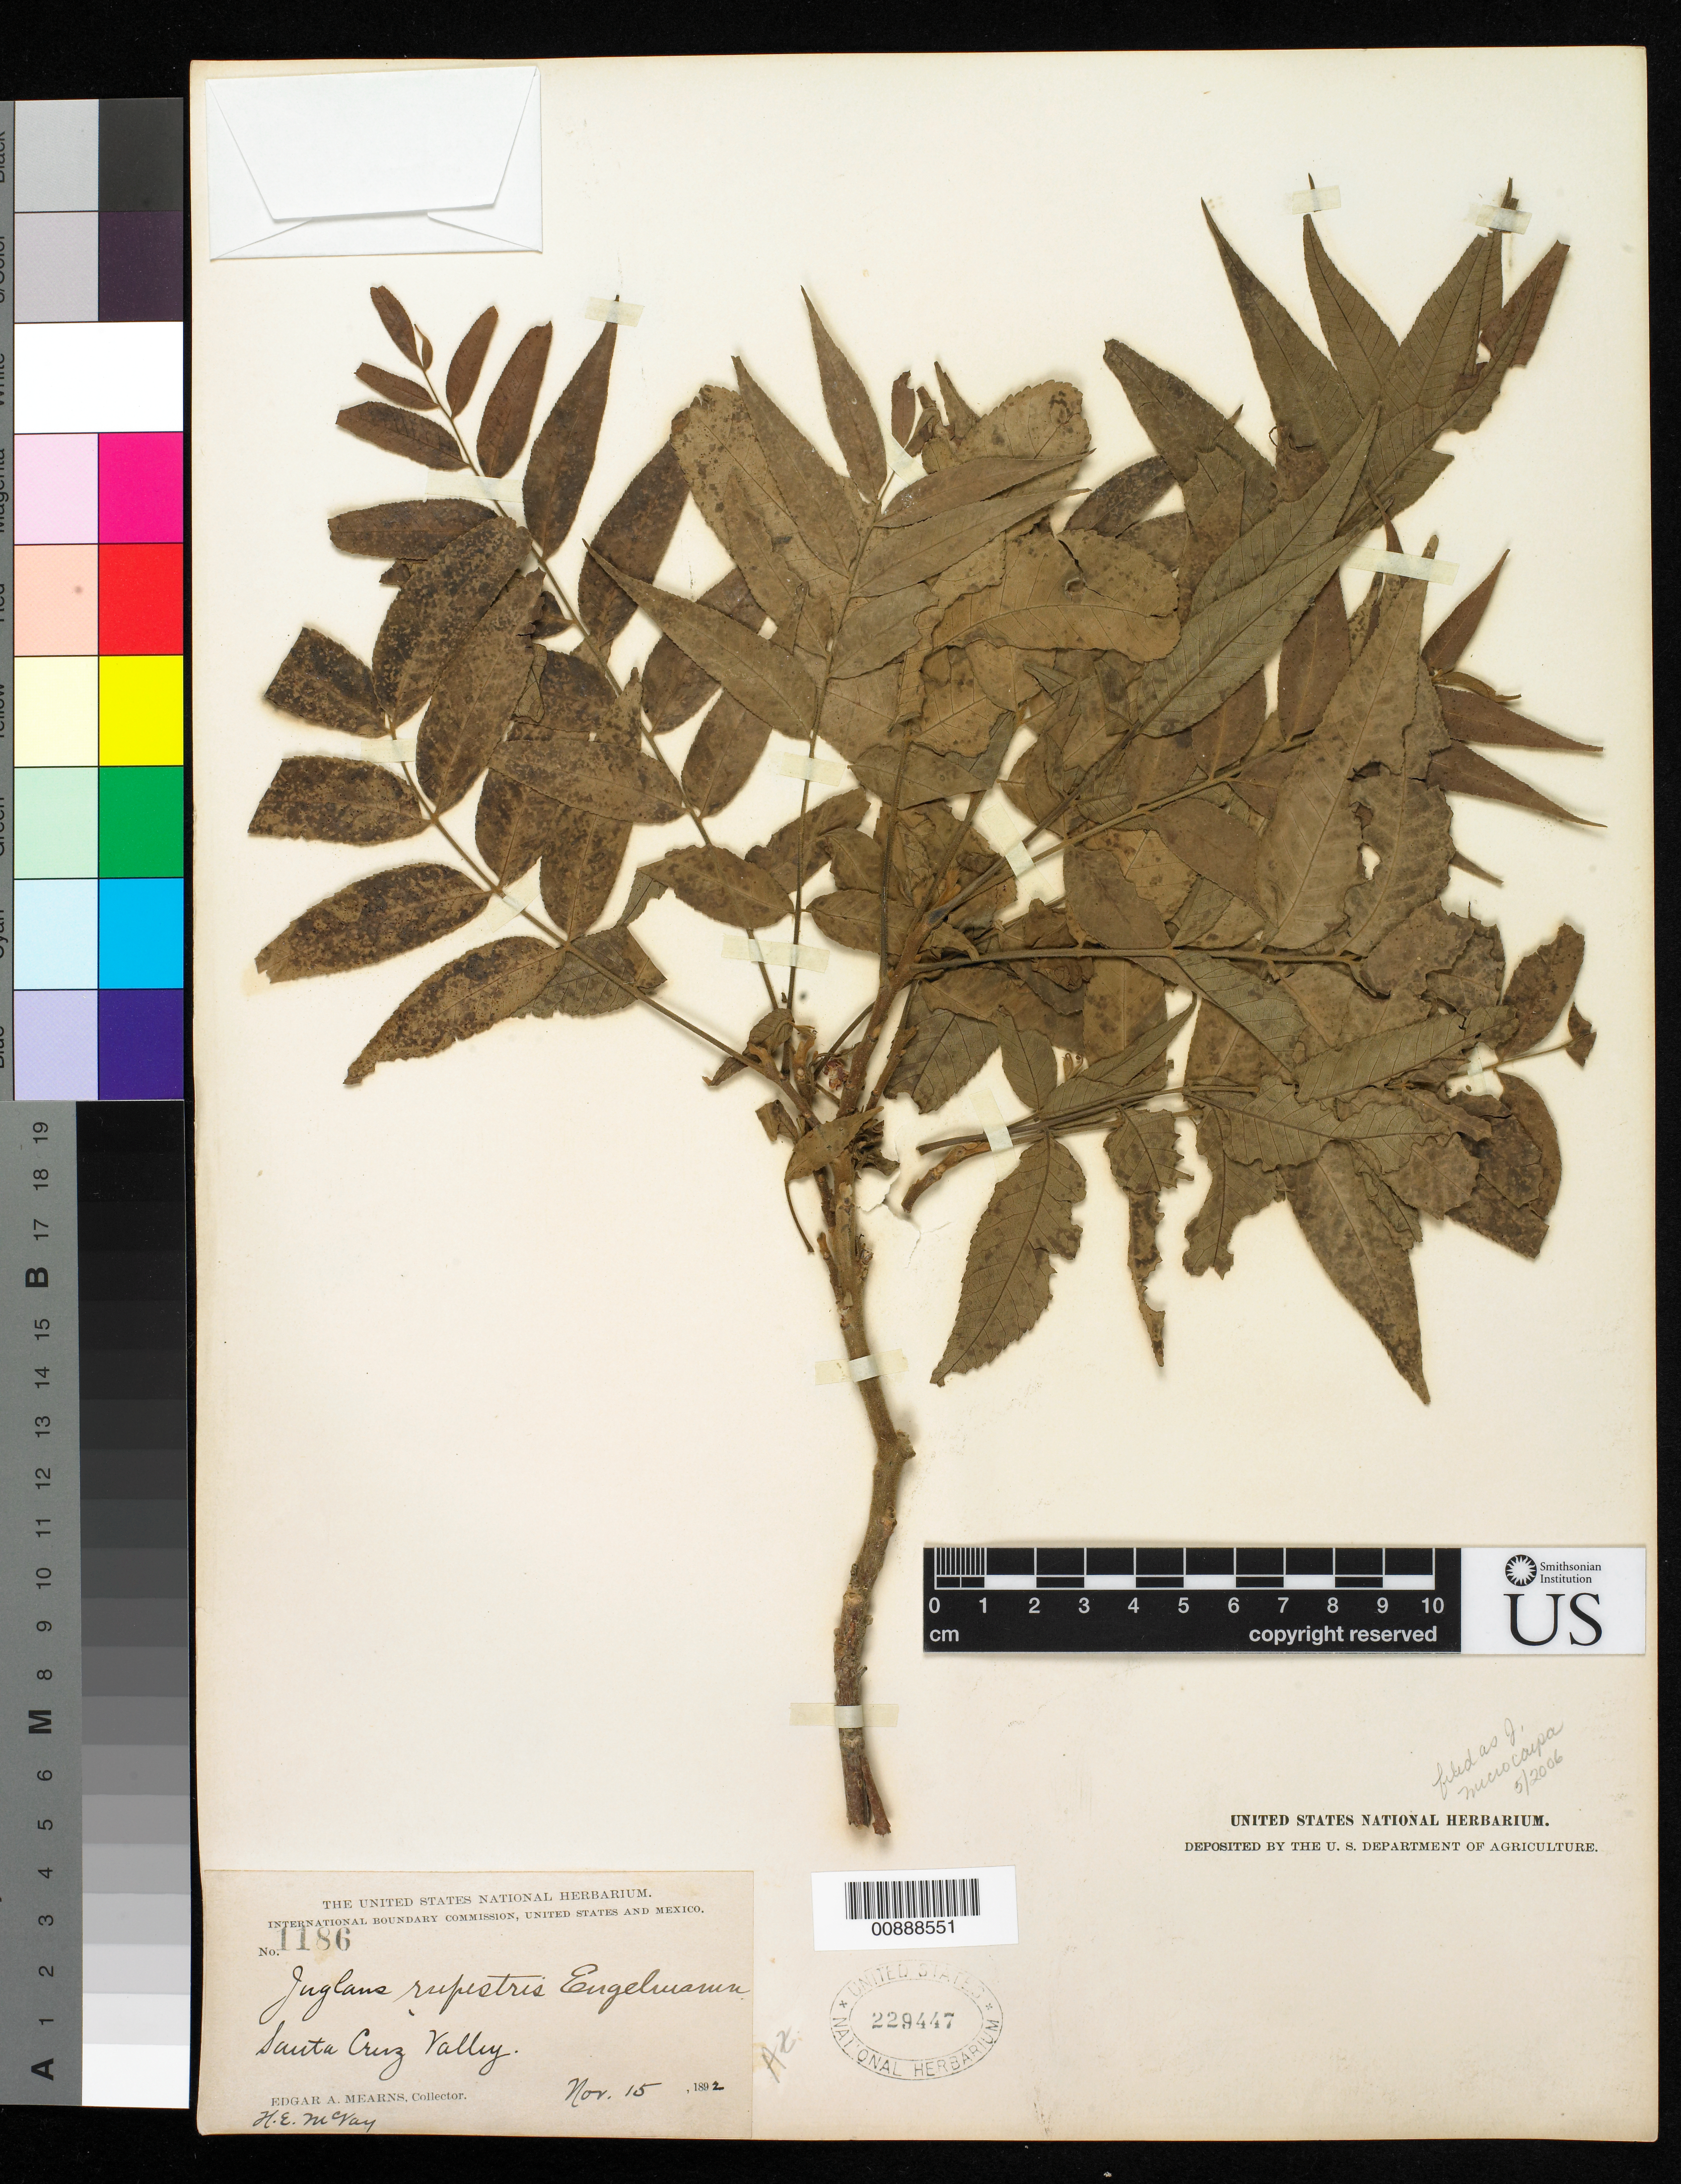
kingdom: Plantae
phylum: Tracheophyta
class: Magnoliopsida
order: Fagales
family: Juglandaceae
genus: Juglans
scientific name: Juglans microcarpa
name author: Berland. in Berland. & Chovell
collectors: H. E. McVay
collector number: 1186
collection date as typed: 15 Nov 1892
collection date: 1892-11-15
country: United States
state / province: Arizona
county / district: Pima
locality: Santa Cruz Valley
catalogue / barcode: US 229447